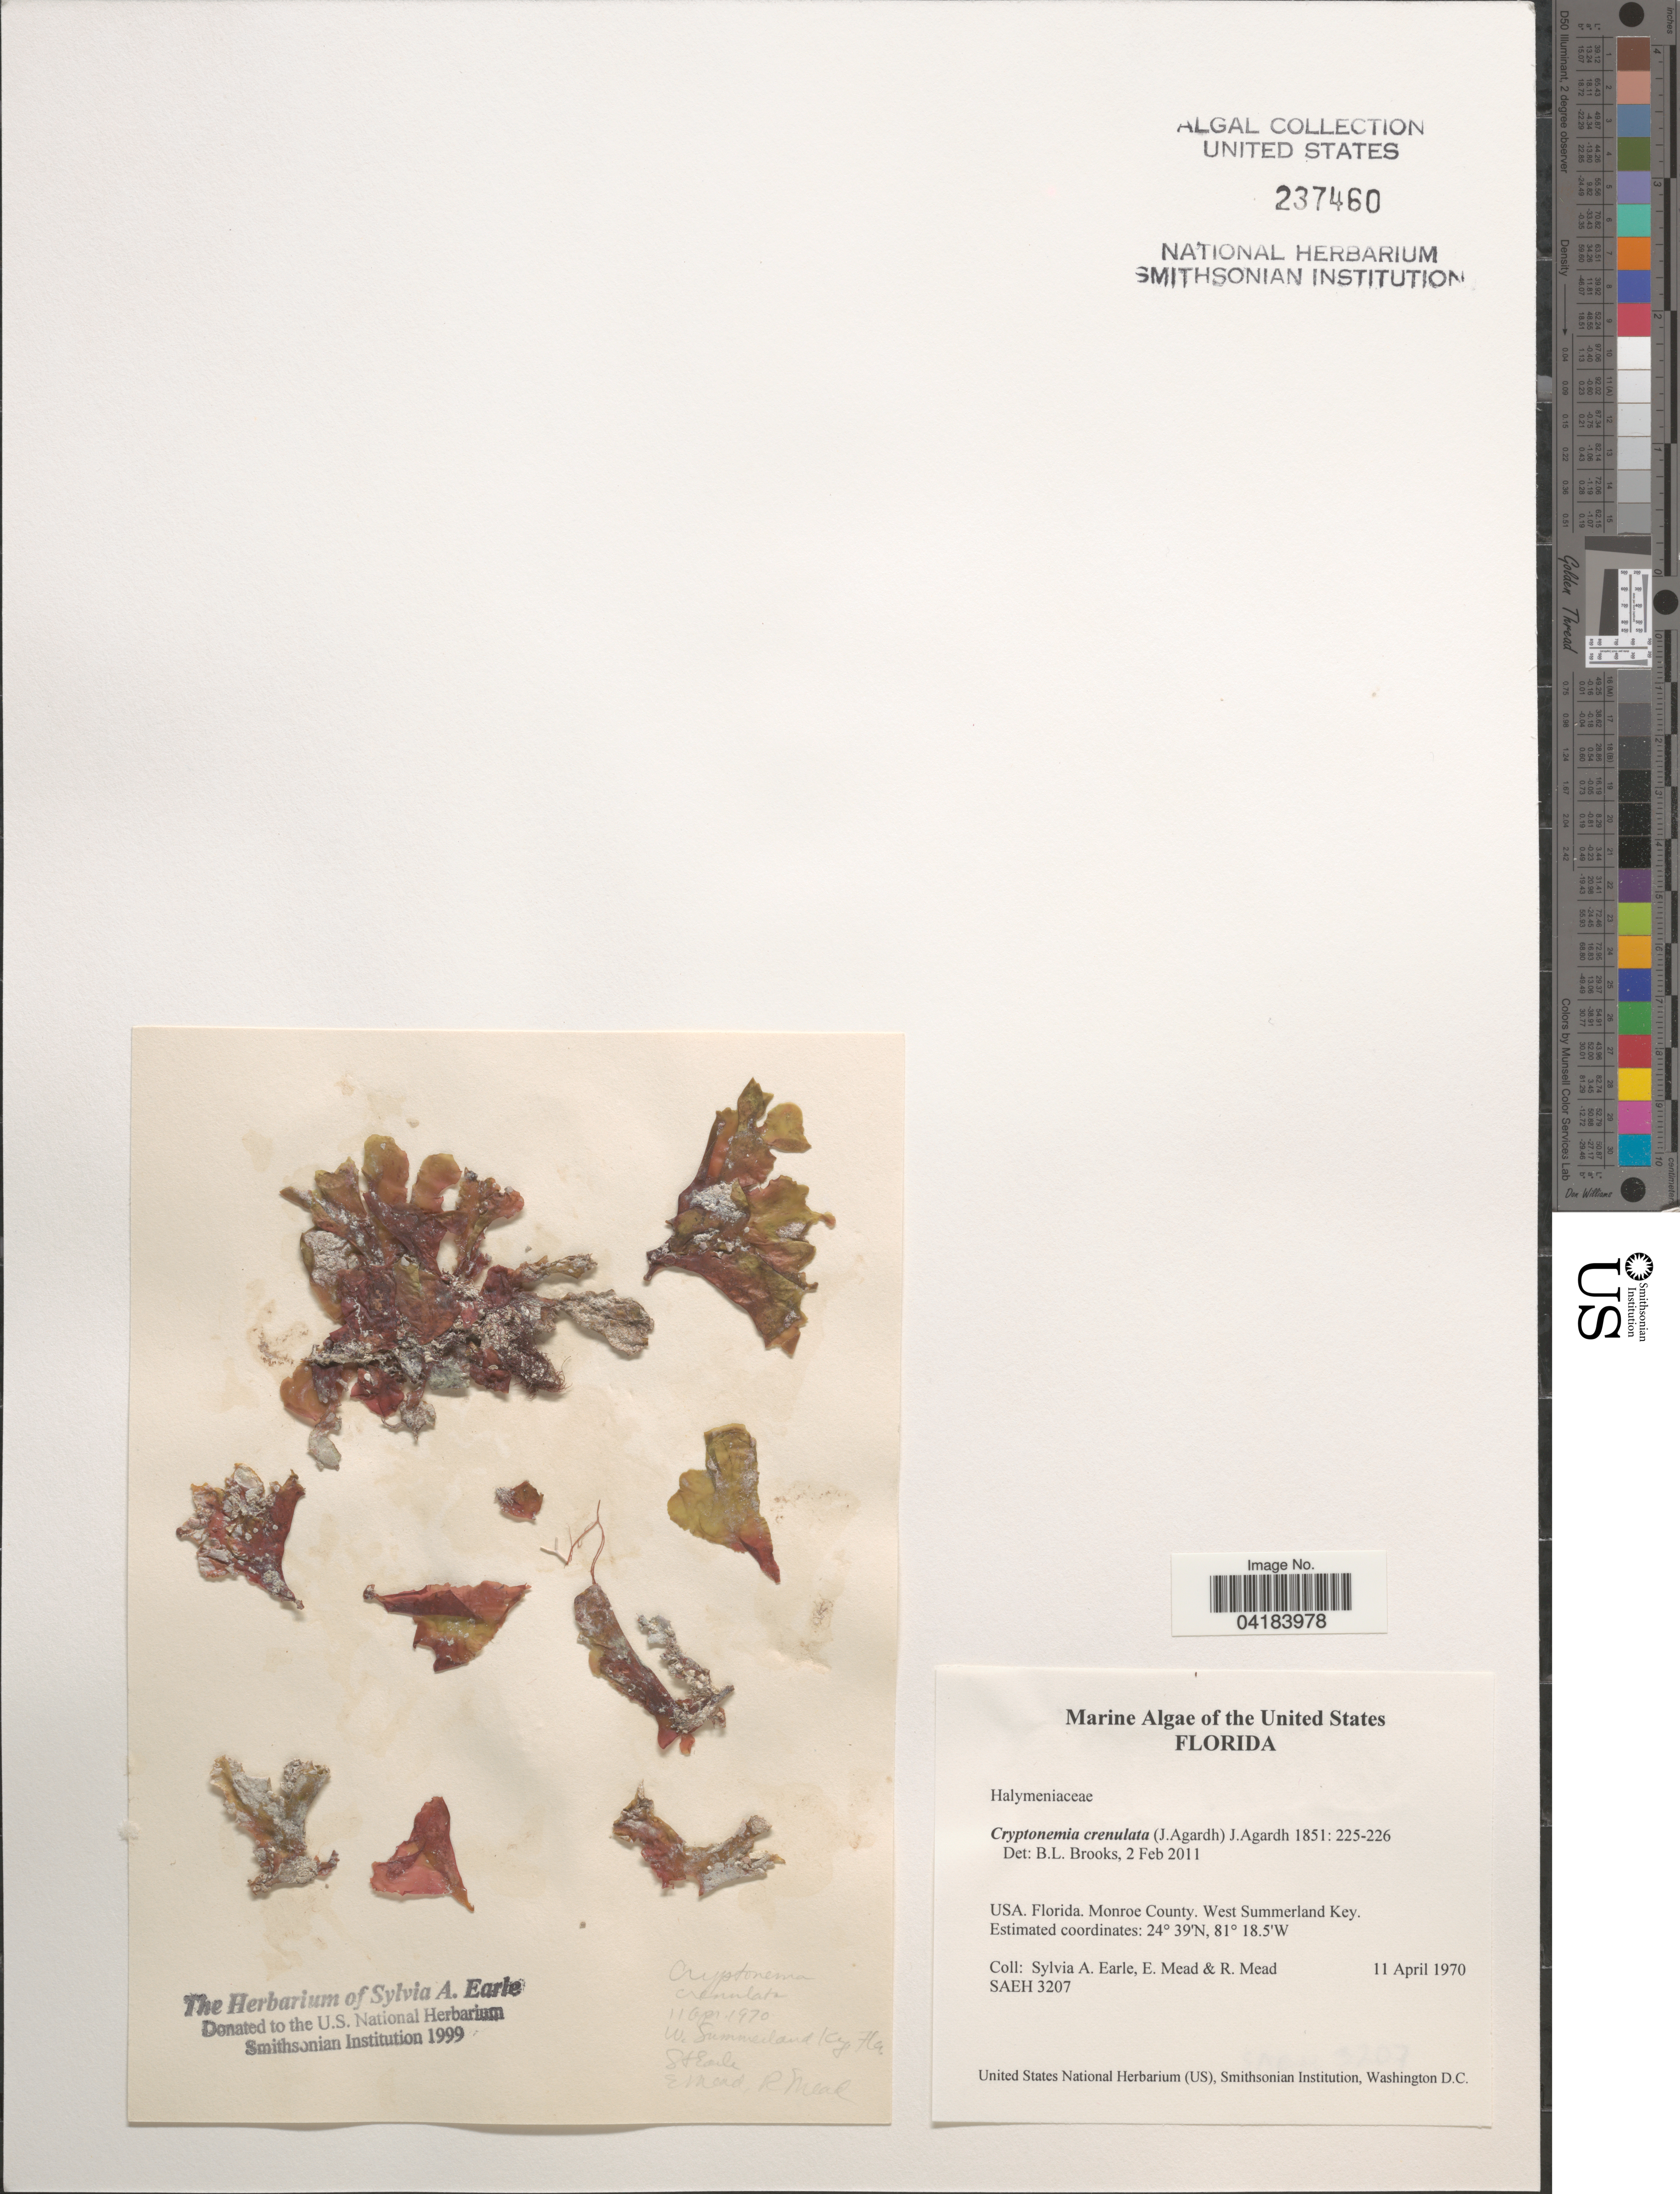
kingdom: Plantae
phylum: Rhodophyta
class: Florideophyceae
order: Halymeniales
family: Halymeniaceae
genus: Cryptonemia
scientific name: Cryptonemia crenulata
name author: (J. Agardh) J. Agardh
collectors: S. A. Earle, E. Mead & R. Mead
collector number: SAEH3207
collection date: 1970-04-11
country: United States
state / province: Florida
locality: Monroe County. West Summerland Key.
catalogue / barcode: US 237460